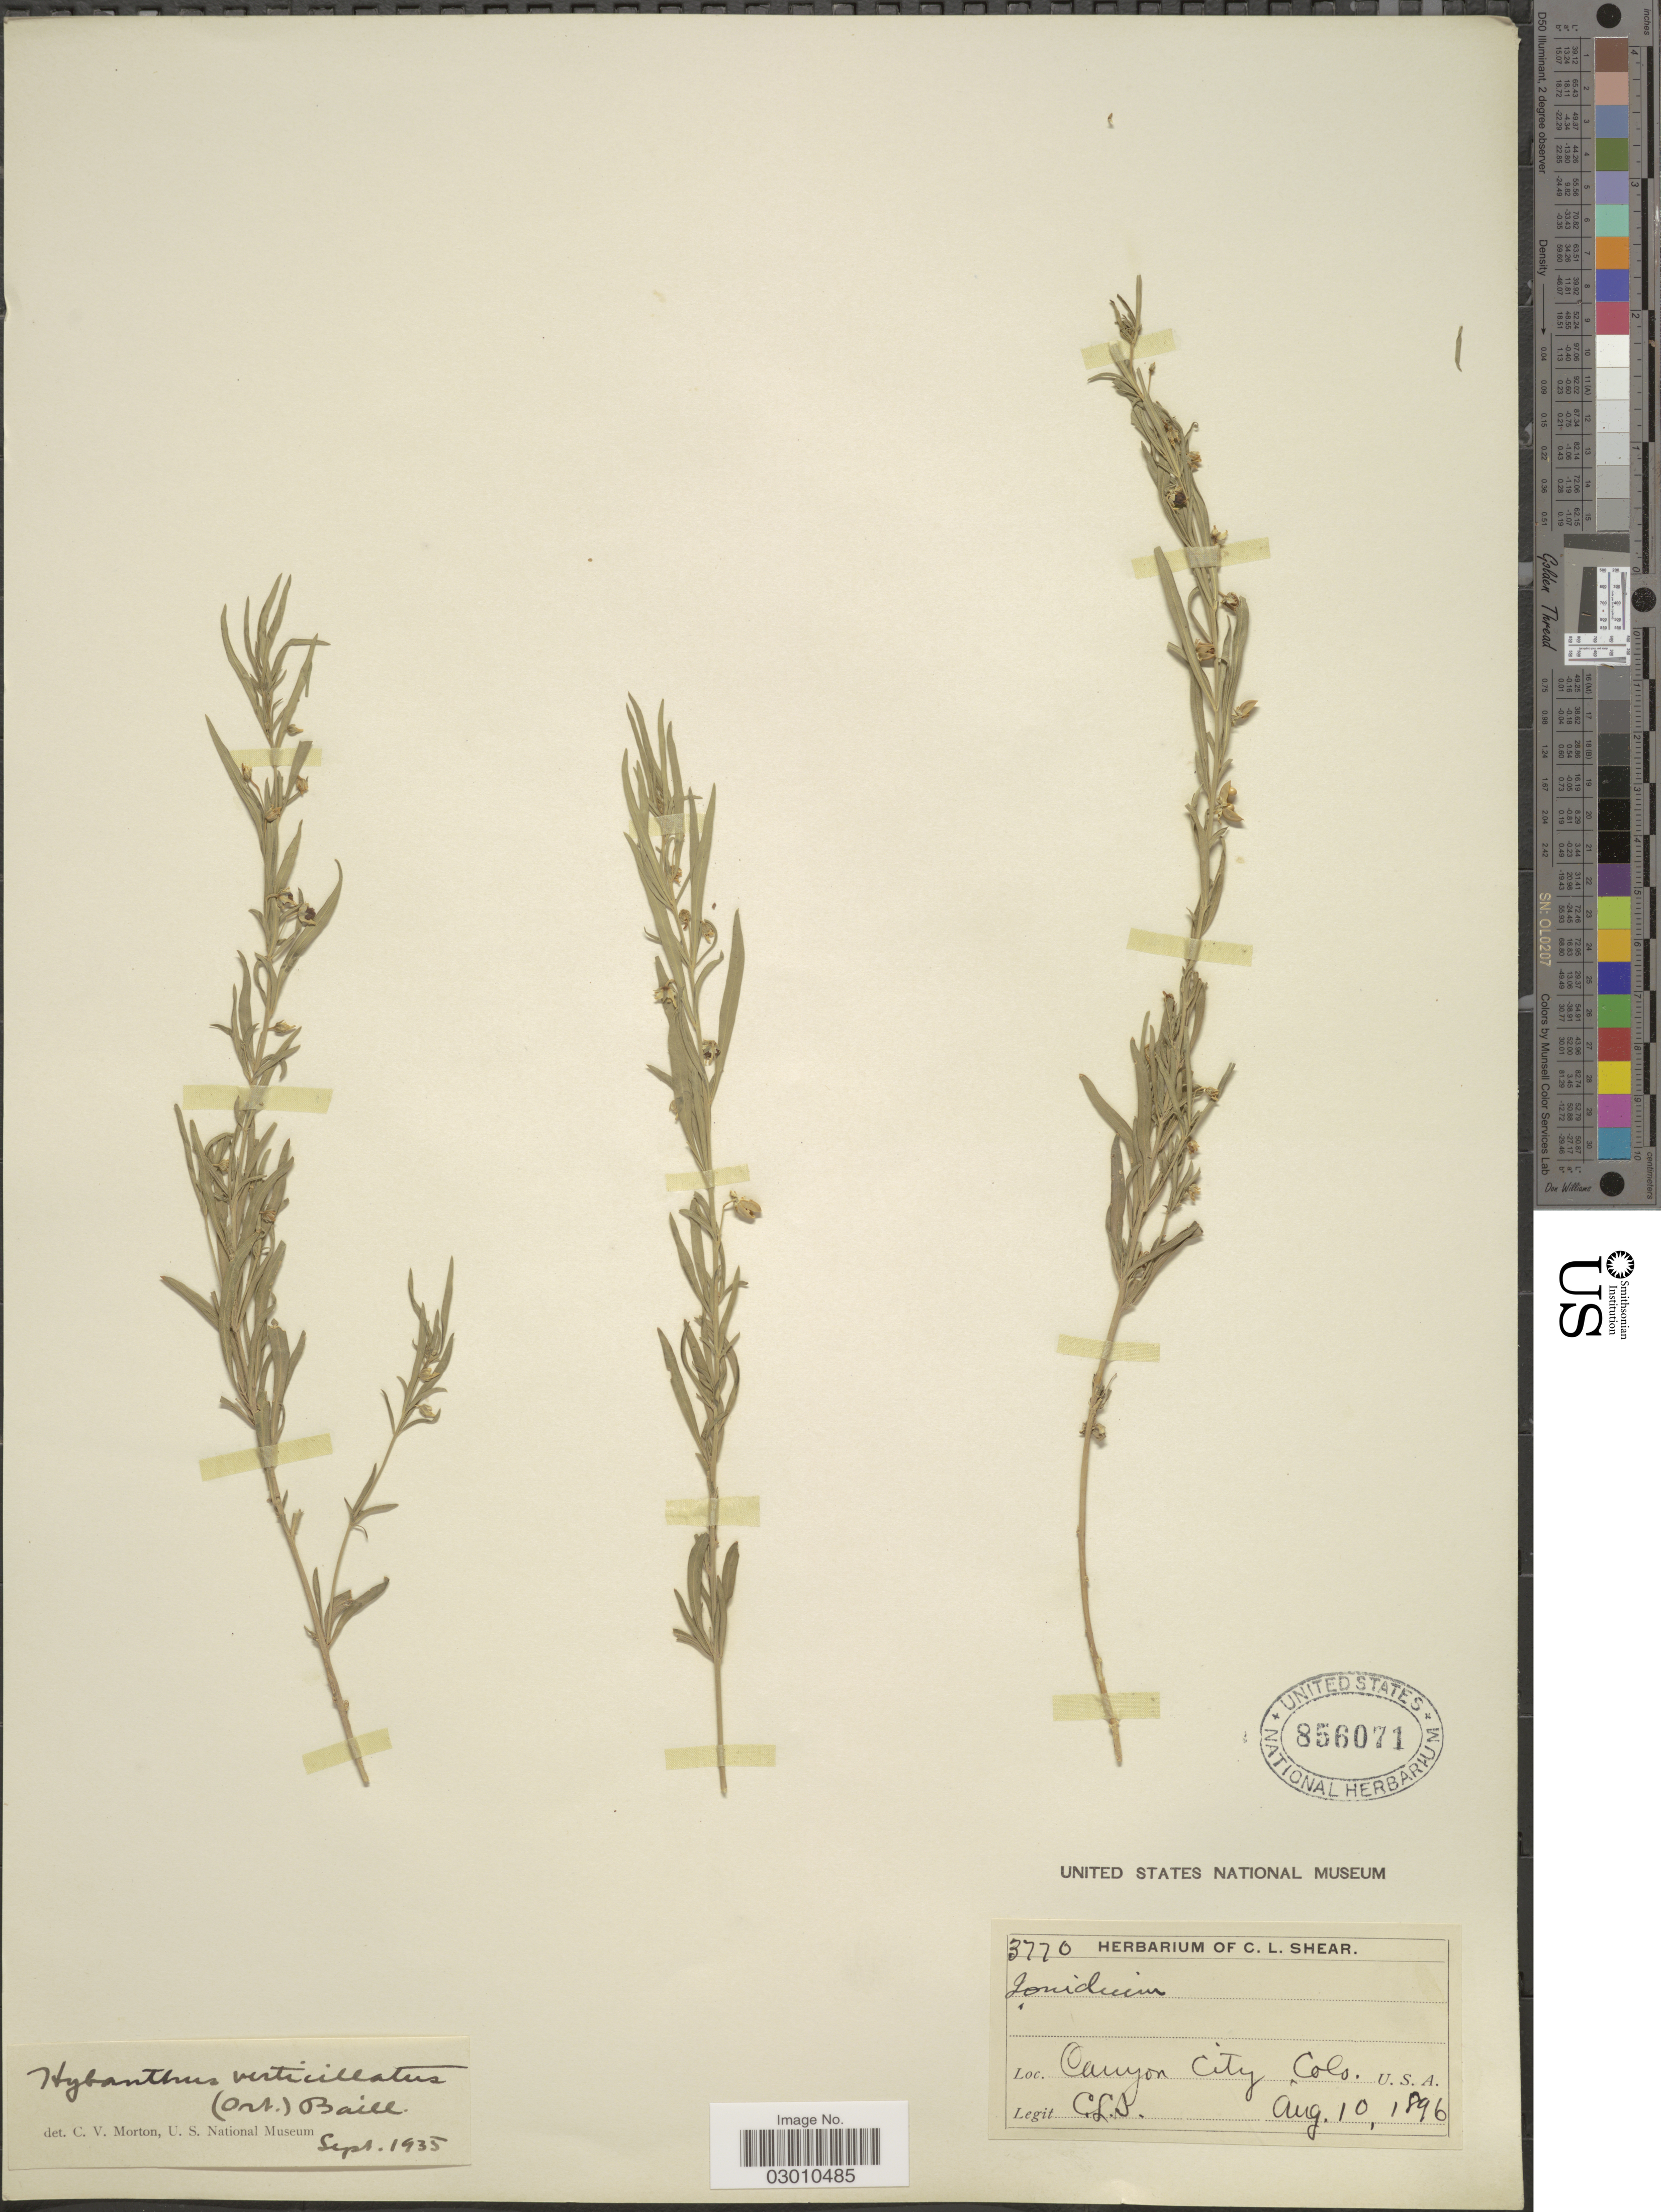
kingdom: Plantae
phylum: Tracheophyta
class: Magnoliopsida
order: Malpighiales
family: Violaceae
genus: Pombalia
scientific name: Pombalia verticillata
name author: (Ortega) Paula-Souza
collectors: C. L. Shear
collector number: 3770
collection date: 1896-08-10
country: United States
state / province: Colorado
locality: Canyon City.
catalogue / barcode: US 856071